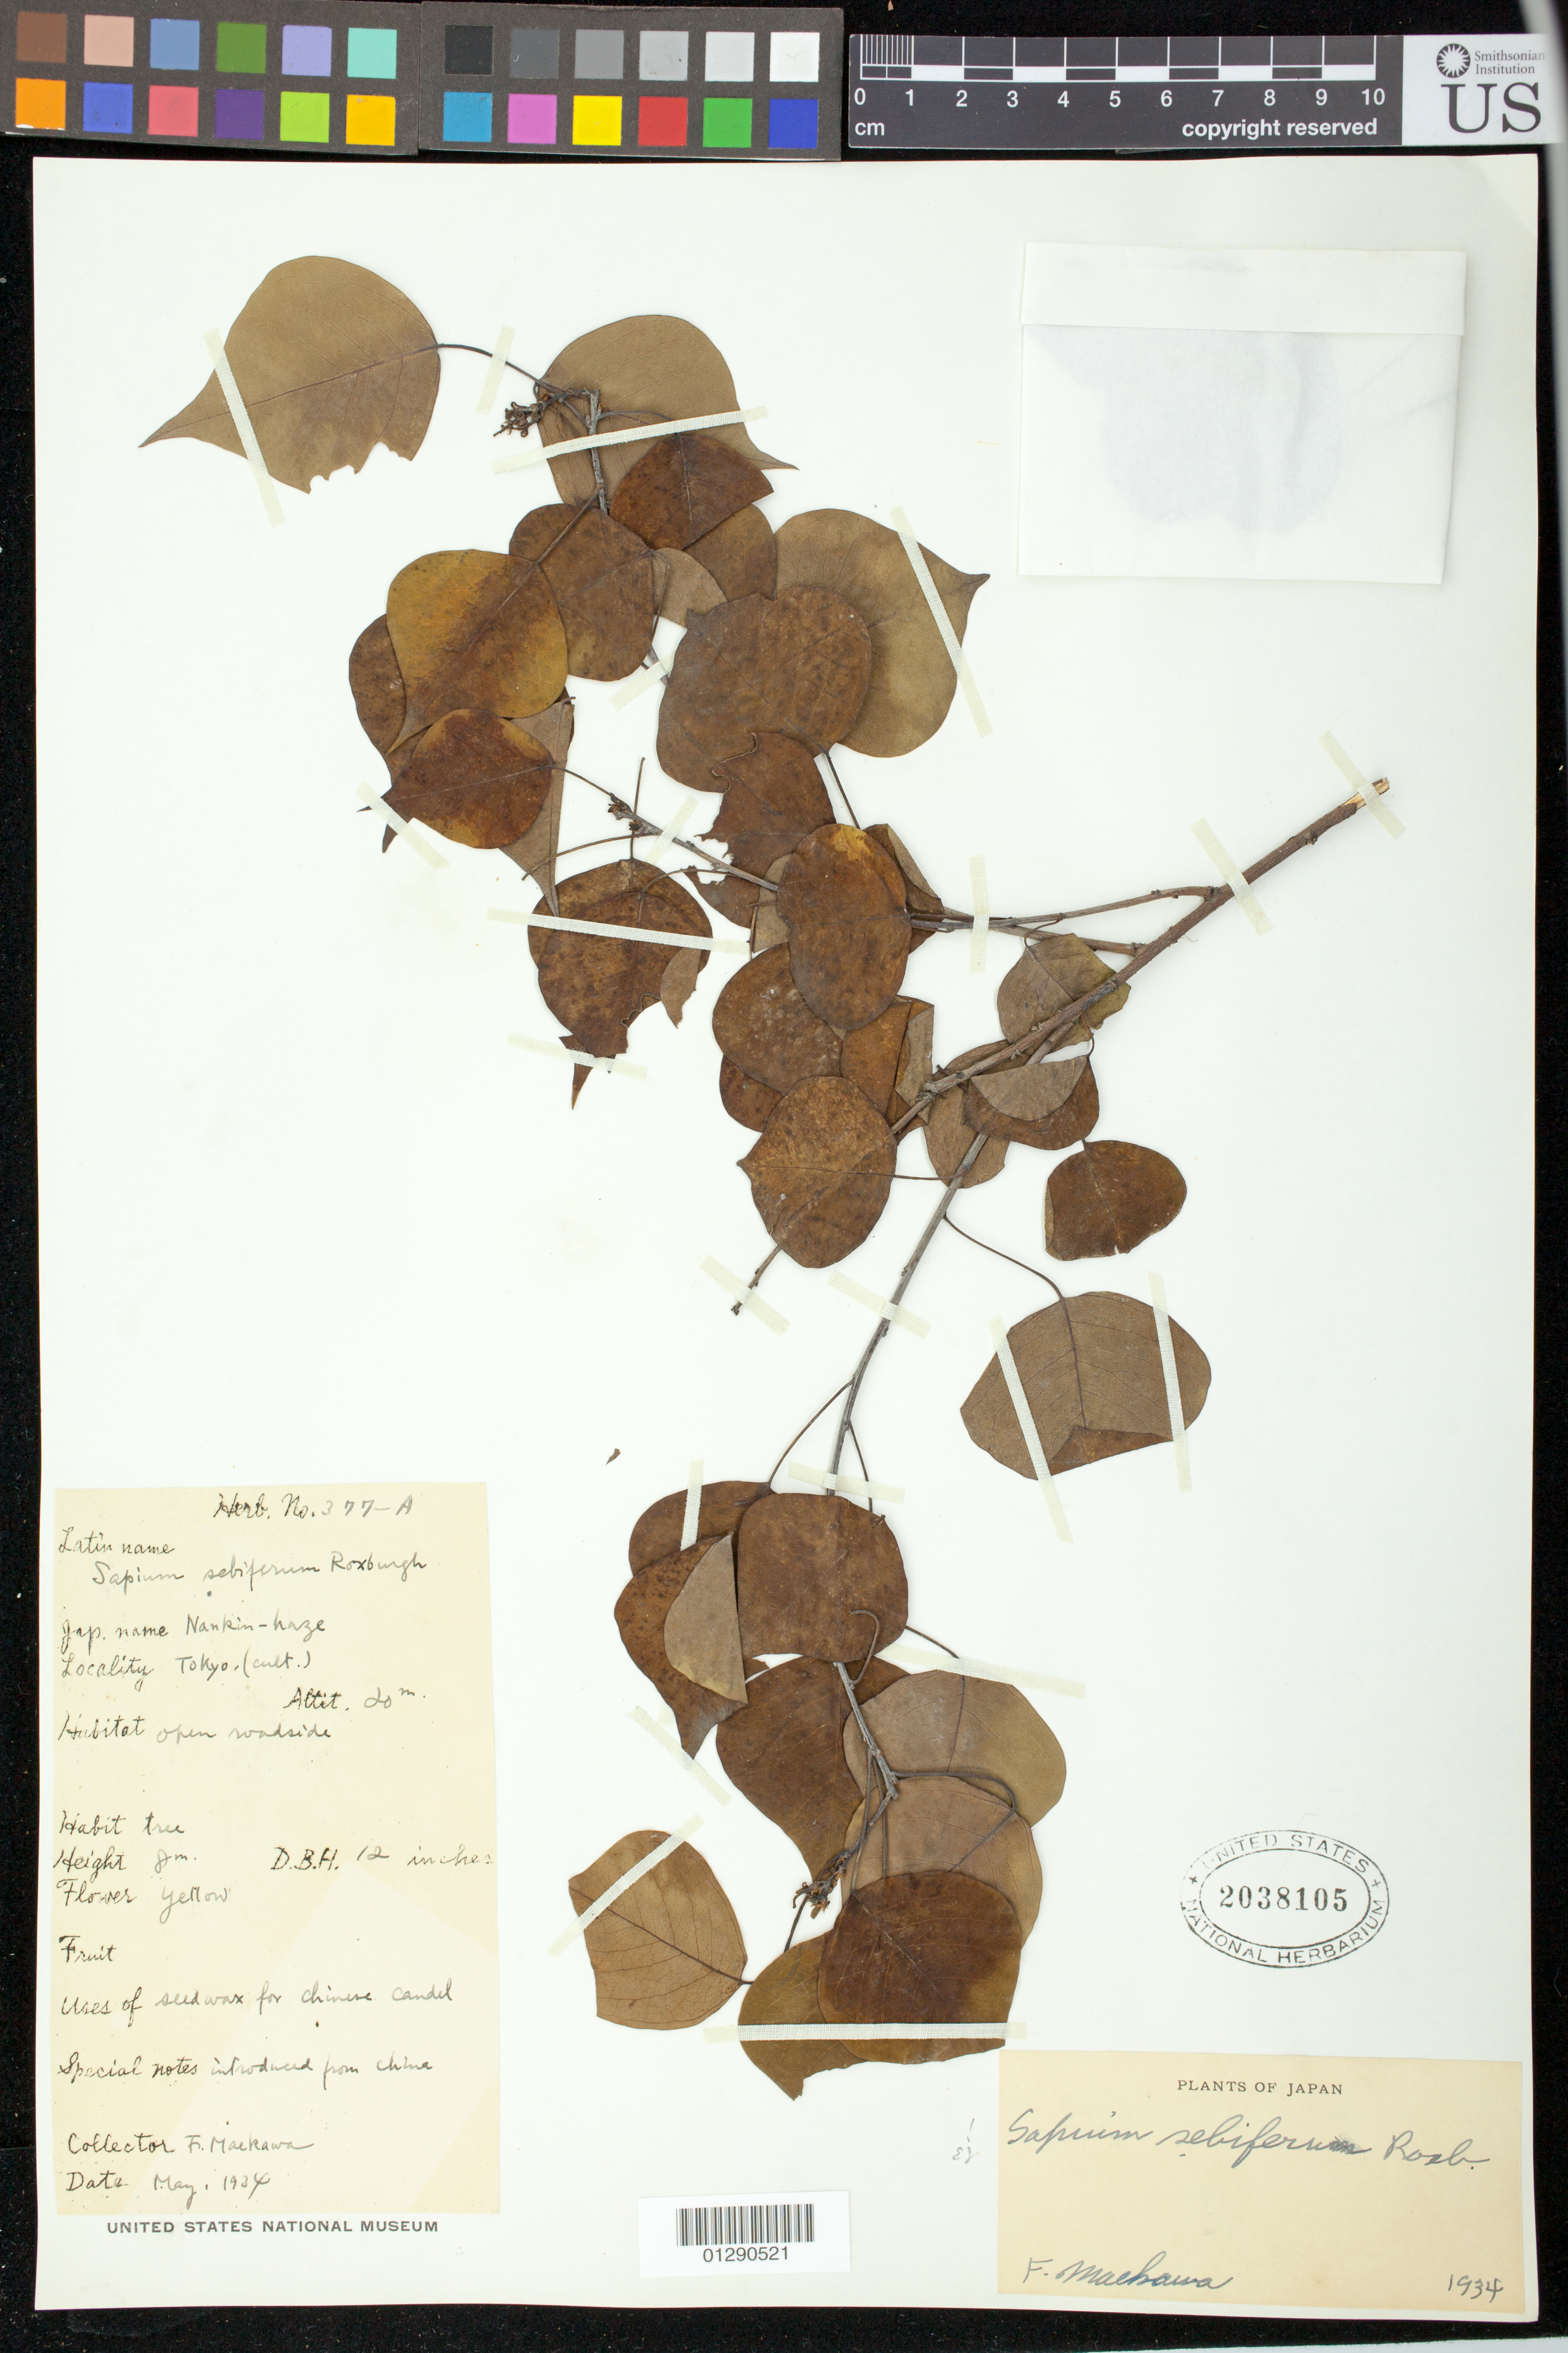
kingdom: Plantae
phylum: Tracheophyta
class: Magnoliopsida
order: Malpighiales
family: Euphorbiaceae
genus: Sapium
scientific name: Sapium sebiferum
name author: (L.) Roxb.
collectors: F. Mackawa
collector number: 377-A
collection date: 1934-05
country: Japan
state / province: Tokyo, Federal City of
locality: Tokyo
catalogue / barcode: US 2038105